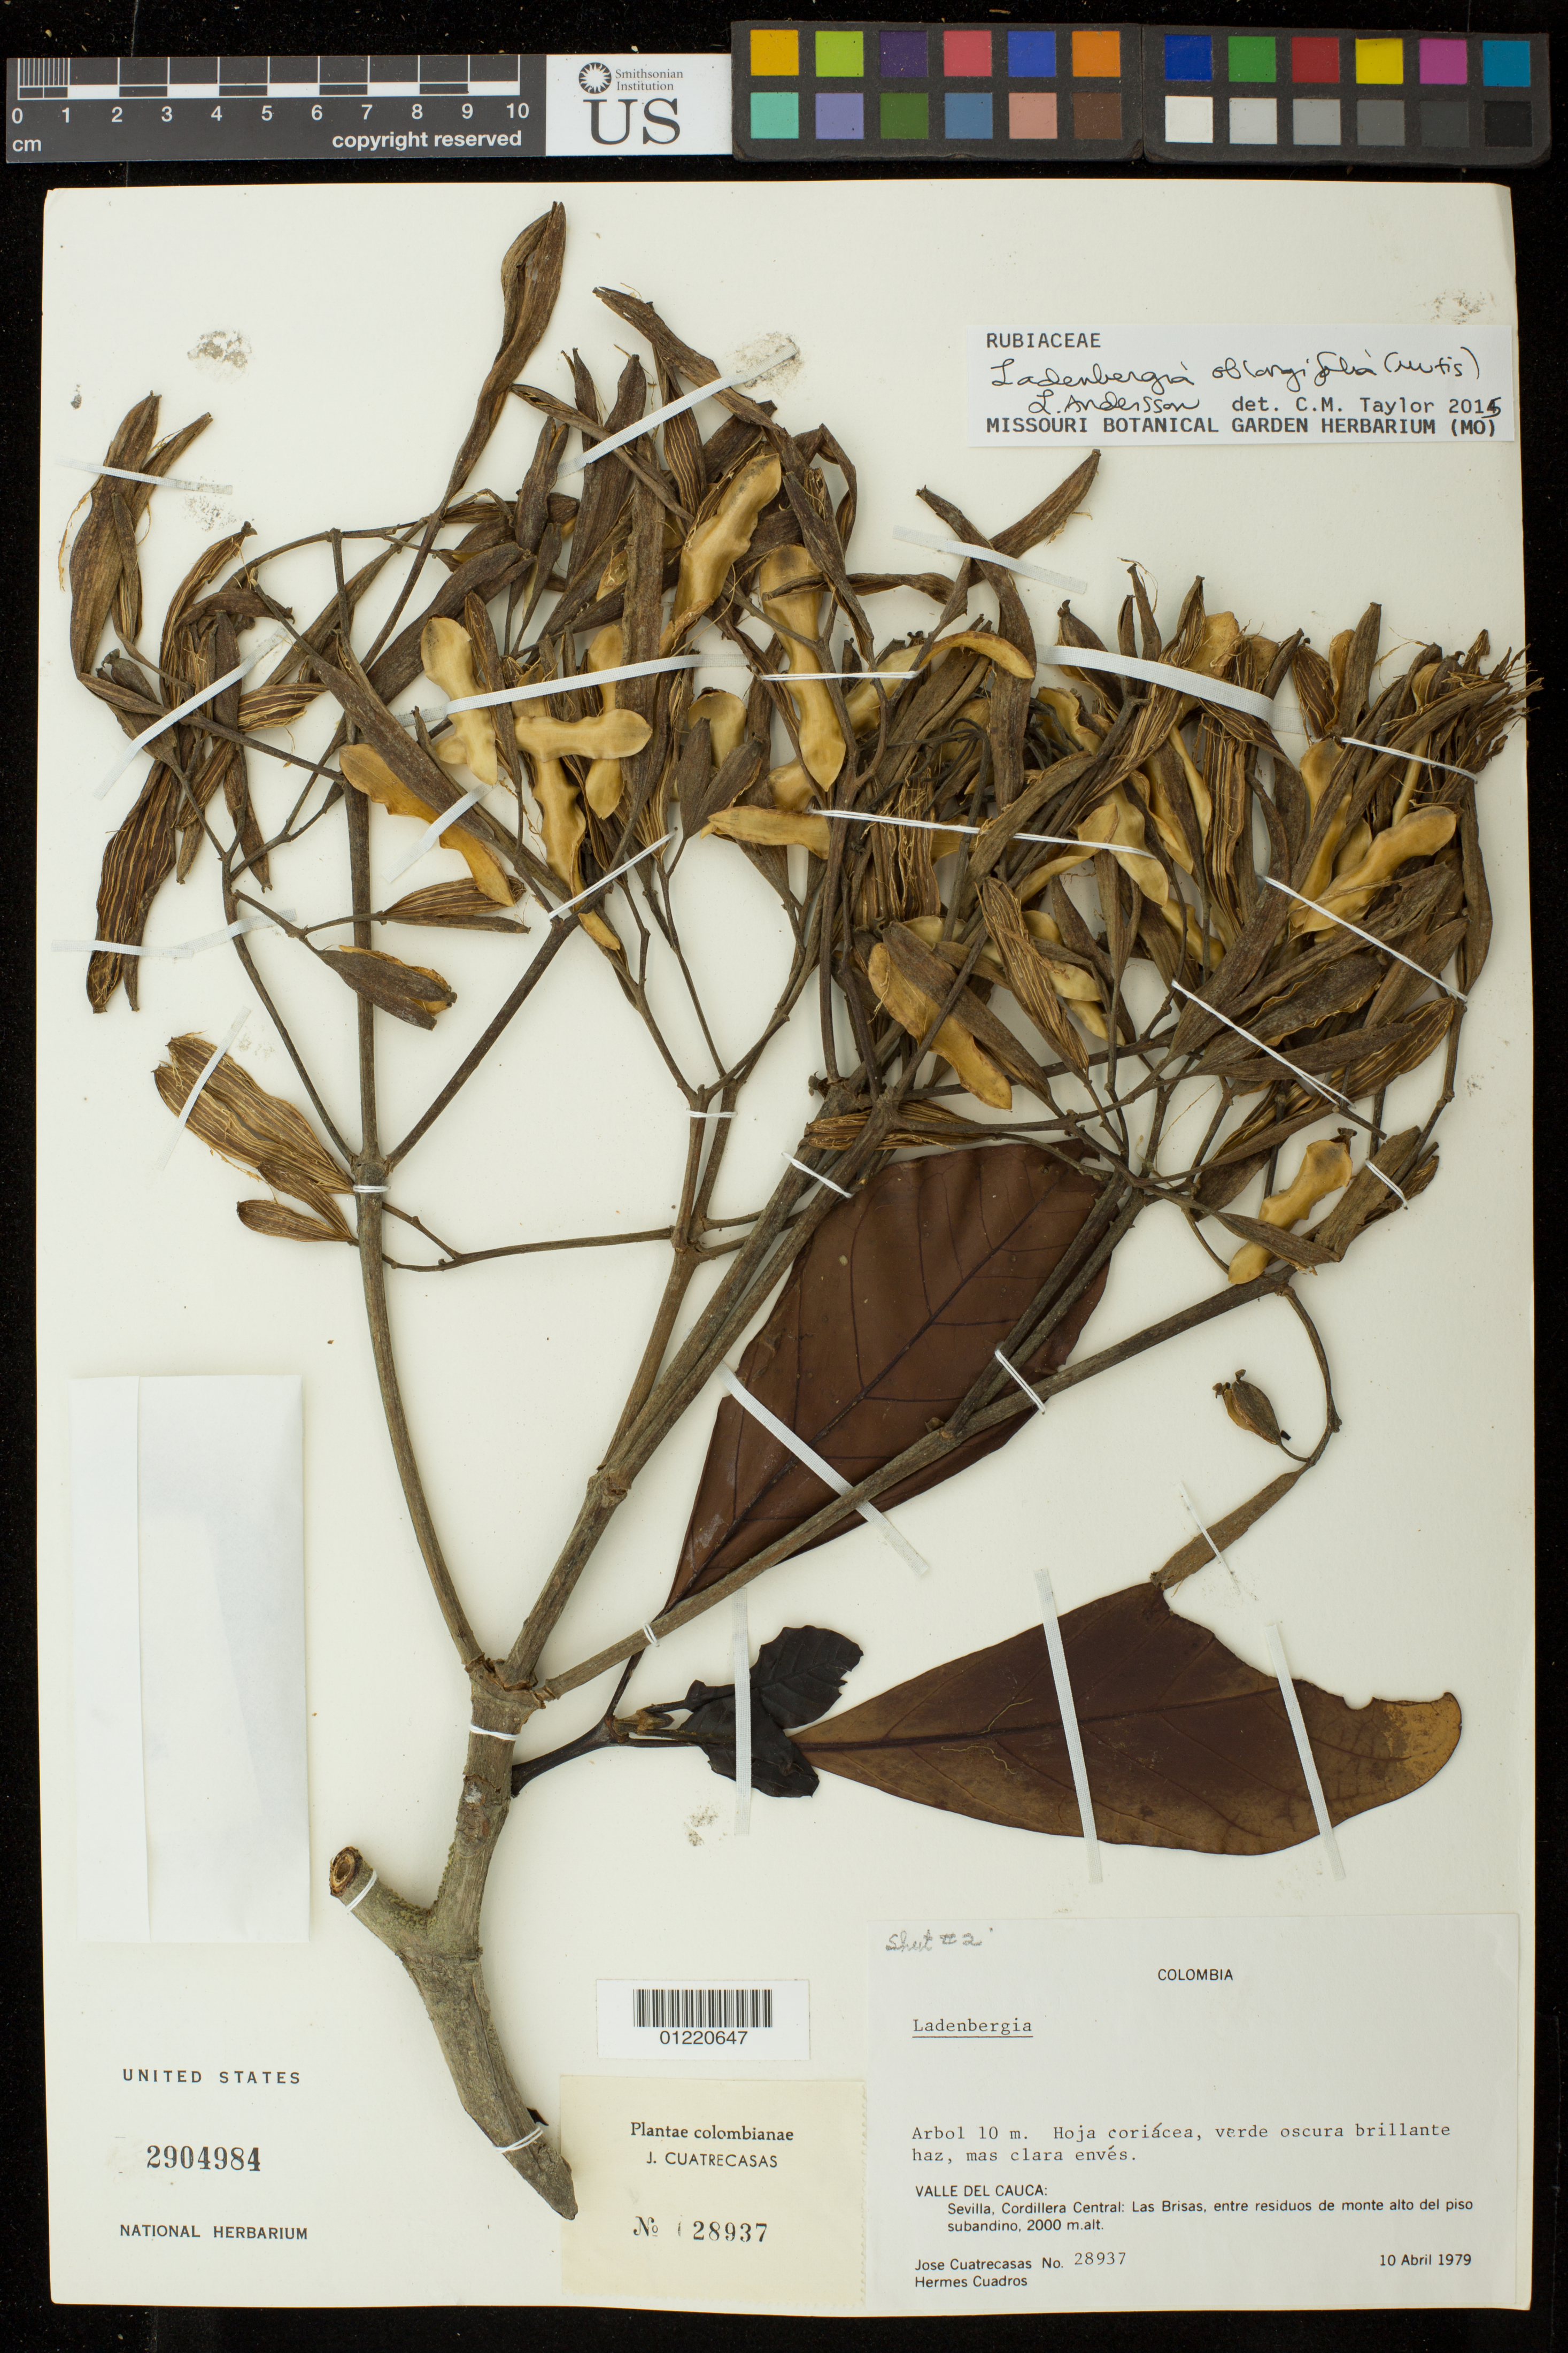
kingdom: Plantae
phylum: Tracheophyta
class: Magnoliopsida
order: Gentianales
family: Rubiaceae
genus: Ladenbergia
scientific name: Ladenbergia oblongifolia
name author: (Mutis) L. Andersson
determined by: Taylor, Charlotte M.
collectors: J. Cuatrecasas & H. Cuadros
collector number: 28937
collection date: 1979-04-10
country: Colombia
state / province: Valle del Cauca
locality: Sevilla, Cordillera Central: Las Brisas, entre residuos de monte alto del piso subandino.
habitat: Subandean forest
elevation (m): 2000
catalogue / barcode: US 2904984